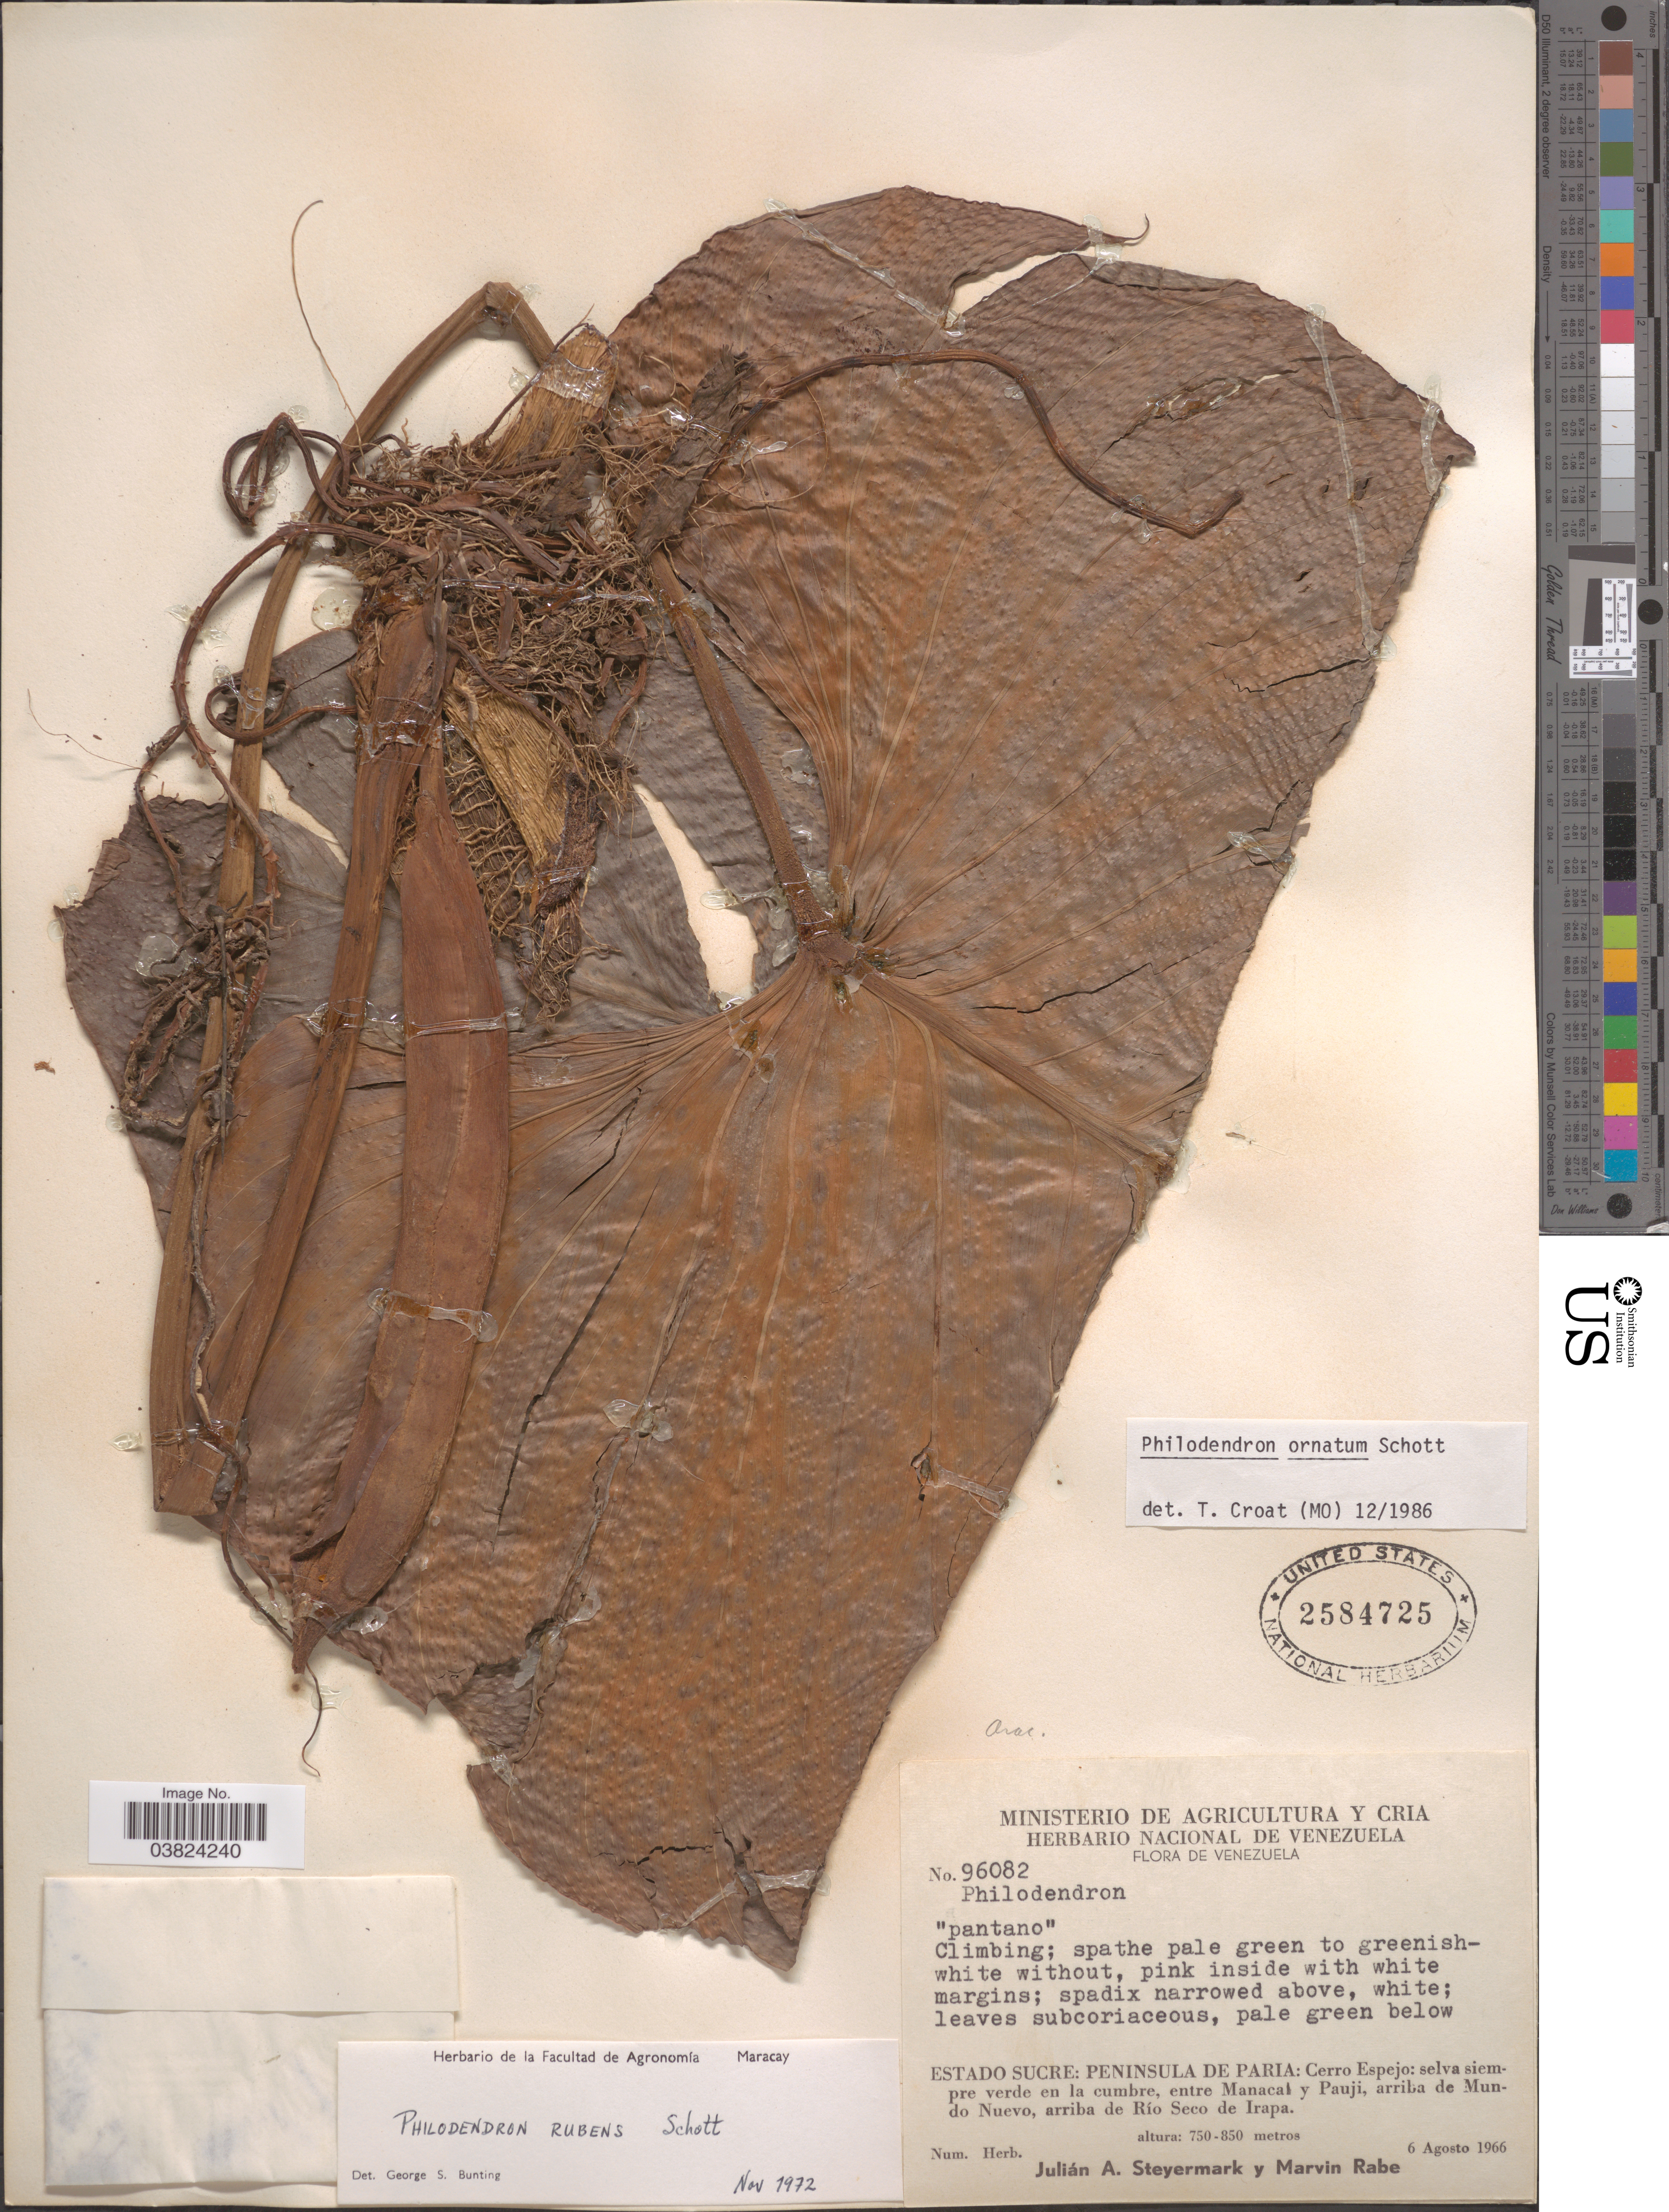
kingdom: Plantae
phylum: Tracheophyta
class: Liliopsida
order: Alismatales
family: Araceae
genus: Philodendron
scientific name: Philodendron ornatum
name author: Schott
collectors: J. Steyermark & M. Rabe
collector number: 96082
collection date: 1966-08-06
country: Venezuela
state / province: Sucre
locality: Estado Sucre: Peninsula de Paria: Cerro Espejo: selva siempre verde en la cumbre, entre Manacal y Pauji, arriba de Mundo Nuevo, arriba de Río Seco de Irapa.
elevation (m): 750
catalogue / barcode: US 2584725